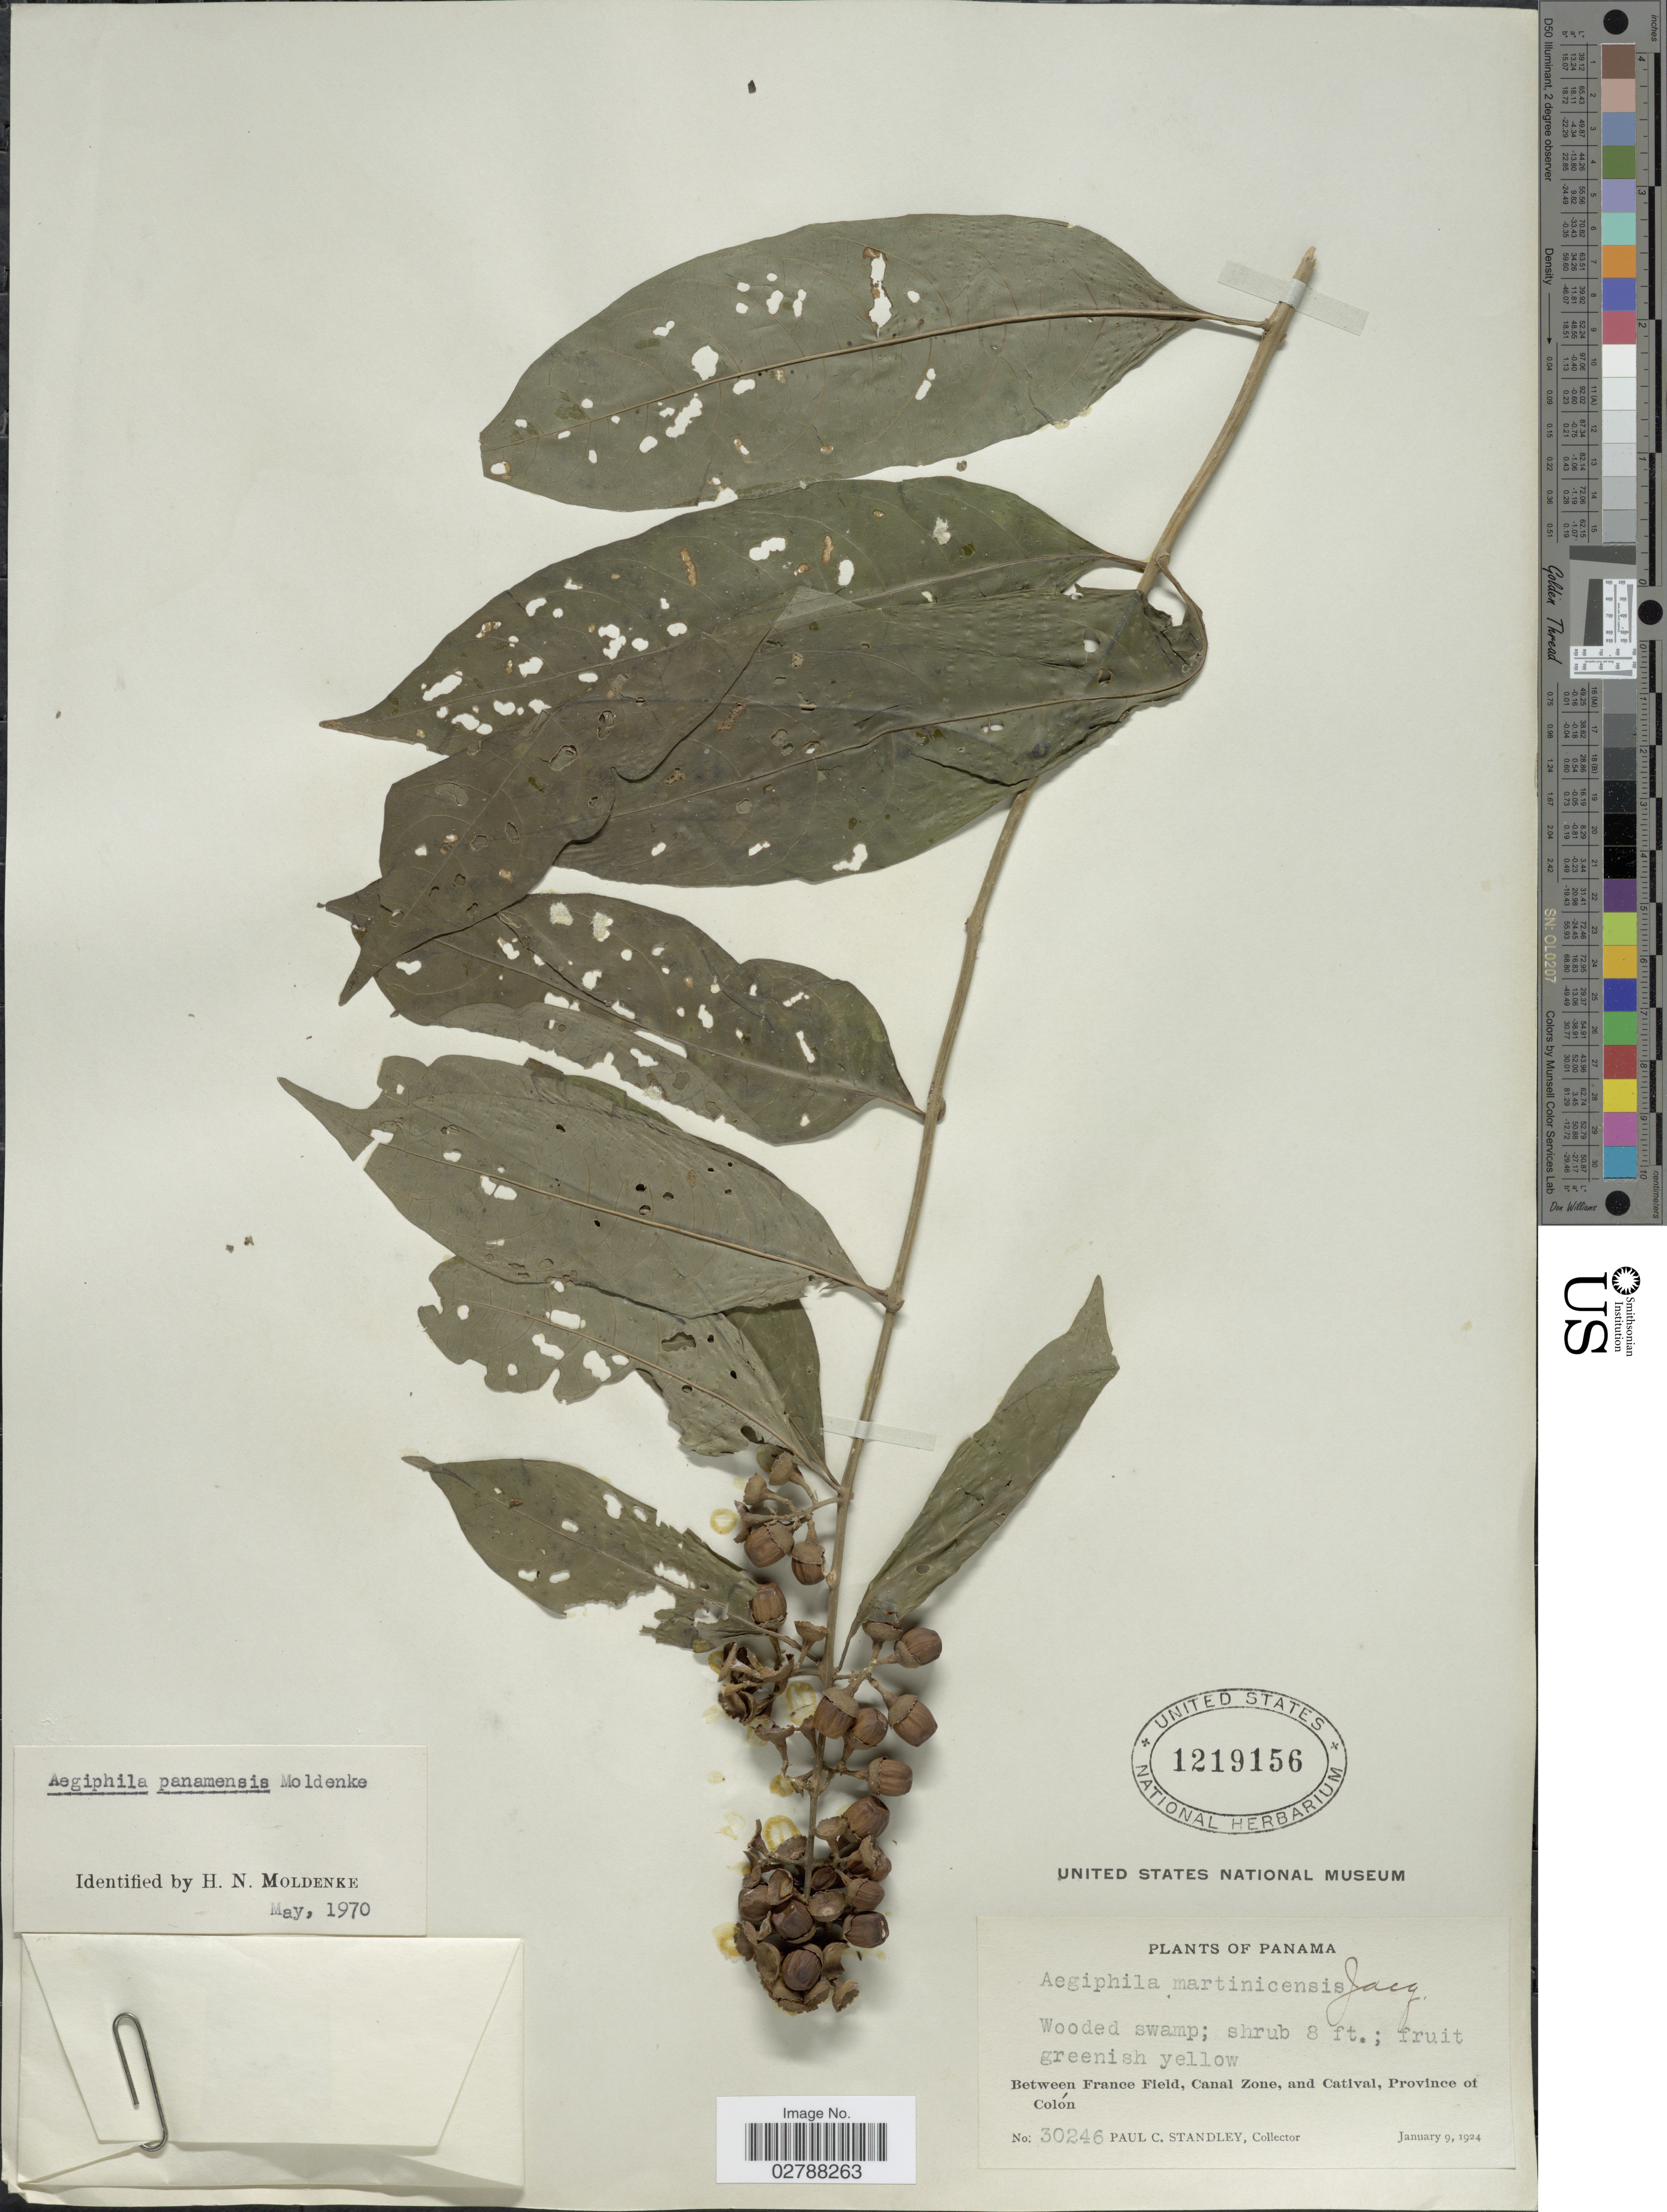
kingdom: Plantae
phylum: Tracheophyta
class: Magnoliopsida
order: Lamiales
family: Lamiaceae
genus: Aegiphila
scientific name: Aegiphila panamensis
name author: Moldenke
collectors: P. C. Standley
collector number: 30246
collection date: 1924-01-09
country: Panama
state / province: Colón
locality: Between France Field, Canal Zone, and Catival, Province of Colón.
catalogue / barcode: US 1219156